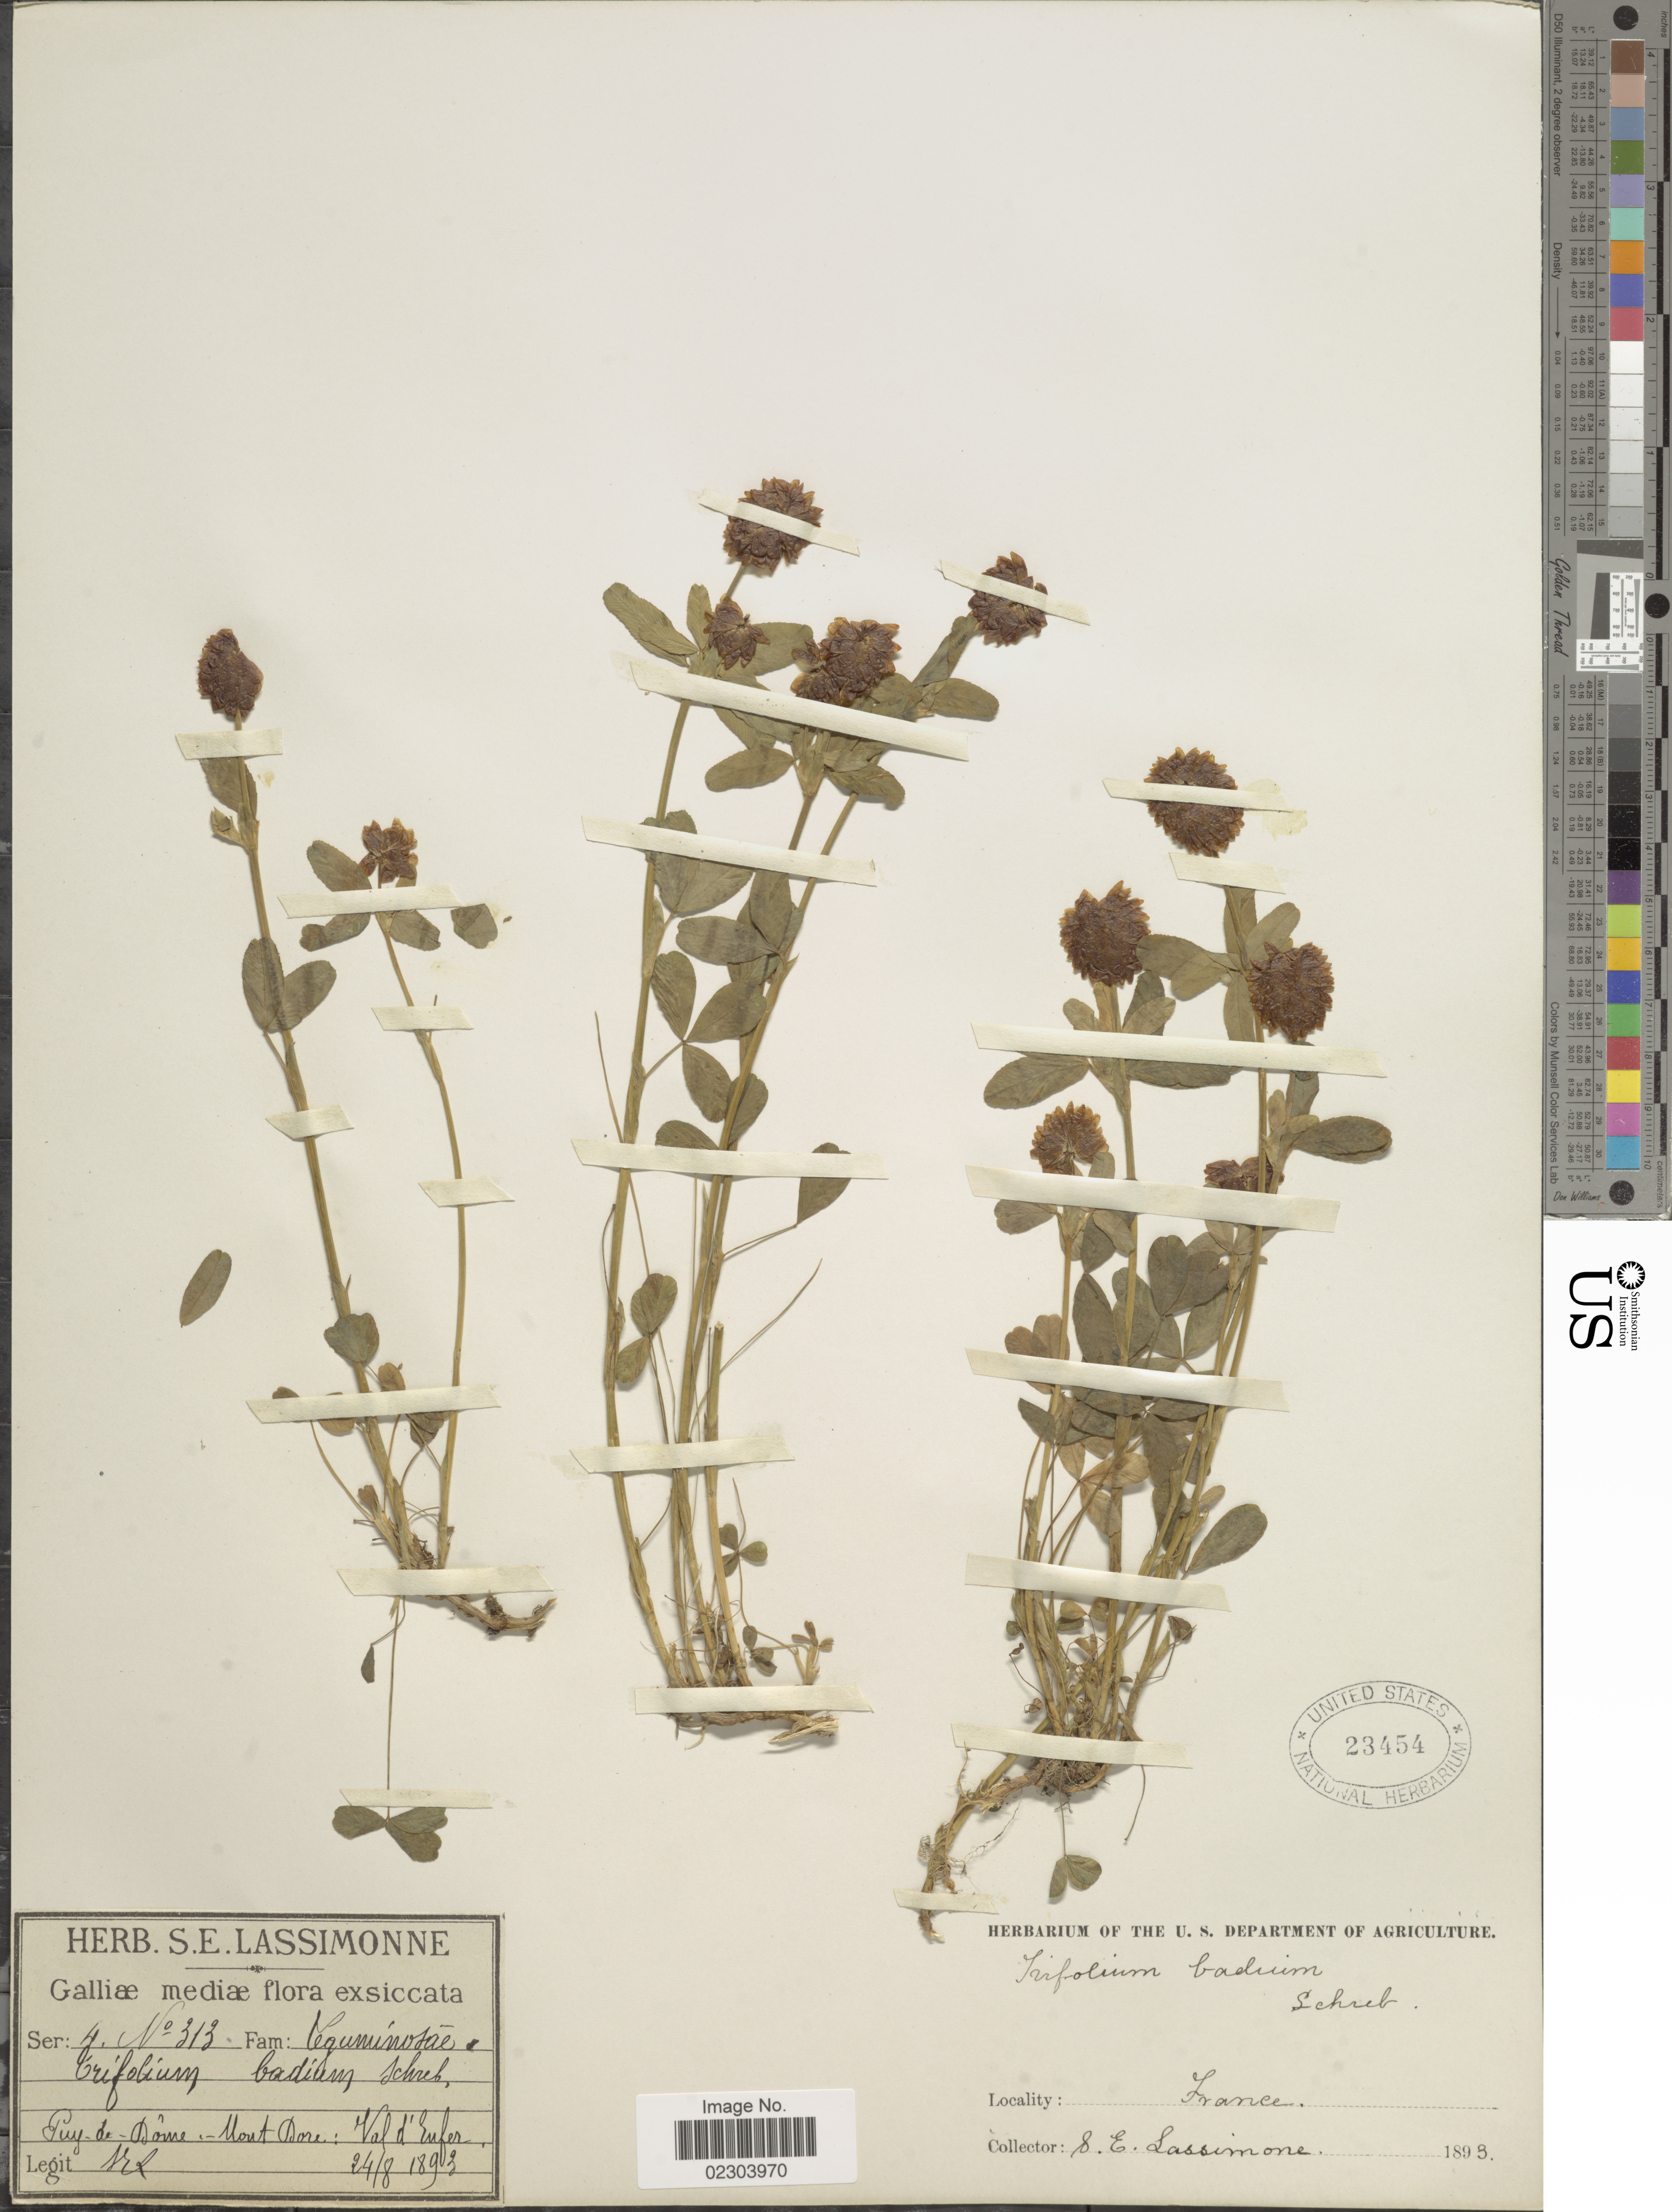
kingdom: Plantae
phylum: Tracheophyta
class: Magnoliopsida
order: Fabales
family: Fabaceae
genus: Trifolium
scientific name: Trifolium badium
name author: Schreb.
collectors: S. Lassimonne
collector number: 313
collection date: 1893-08-24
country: France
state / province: Auvergne-Rhône-Alpes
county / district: Puy-de-Dôme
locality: Puy-de-Dôme - Mont Dore: Val d'Enfer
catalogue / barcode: US 23454